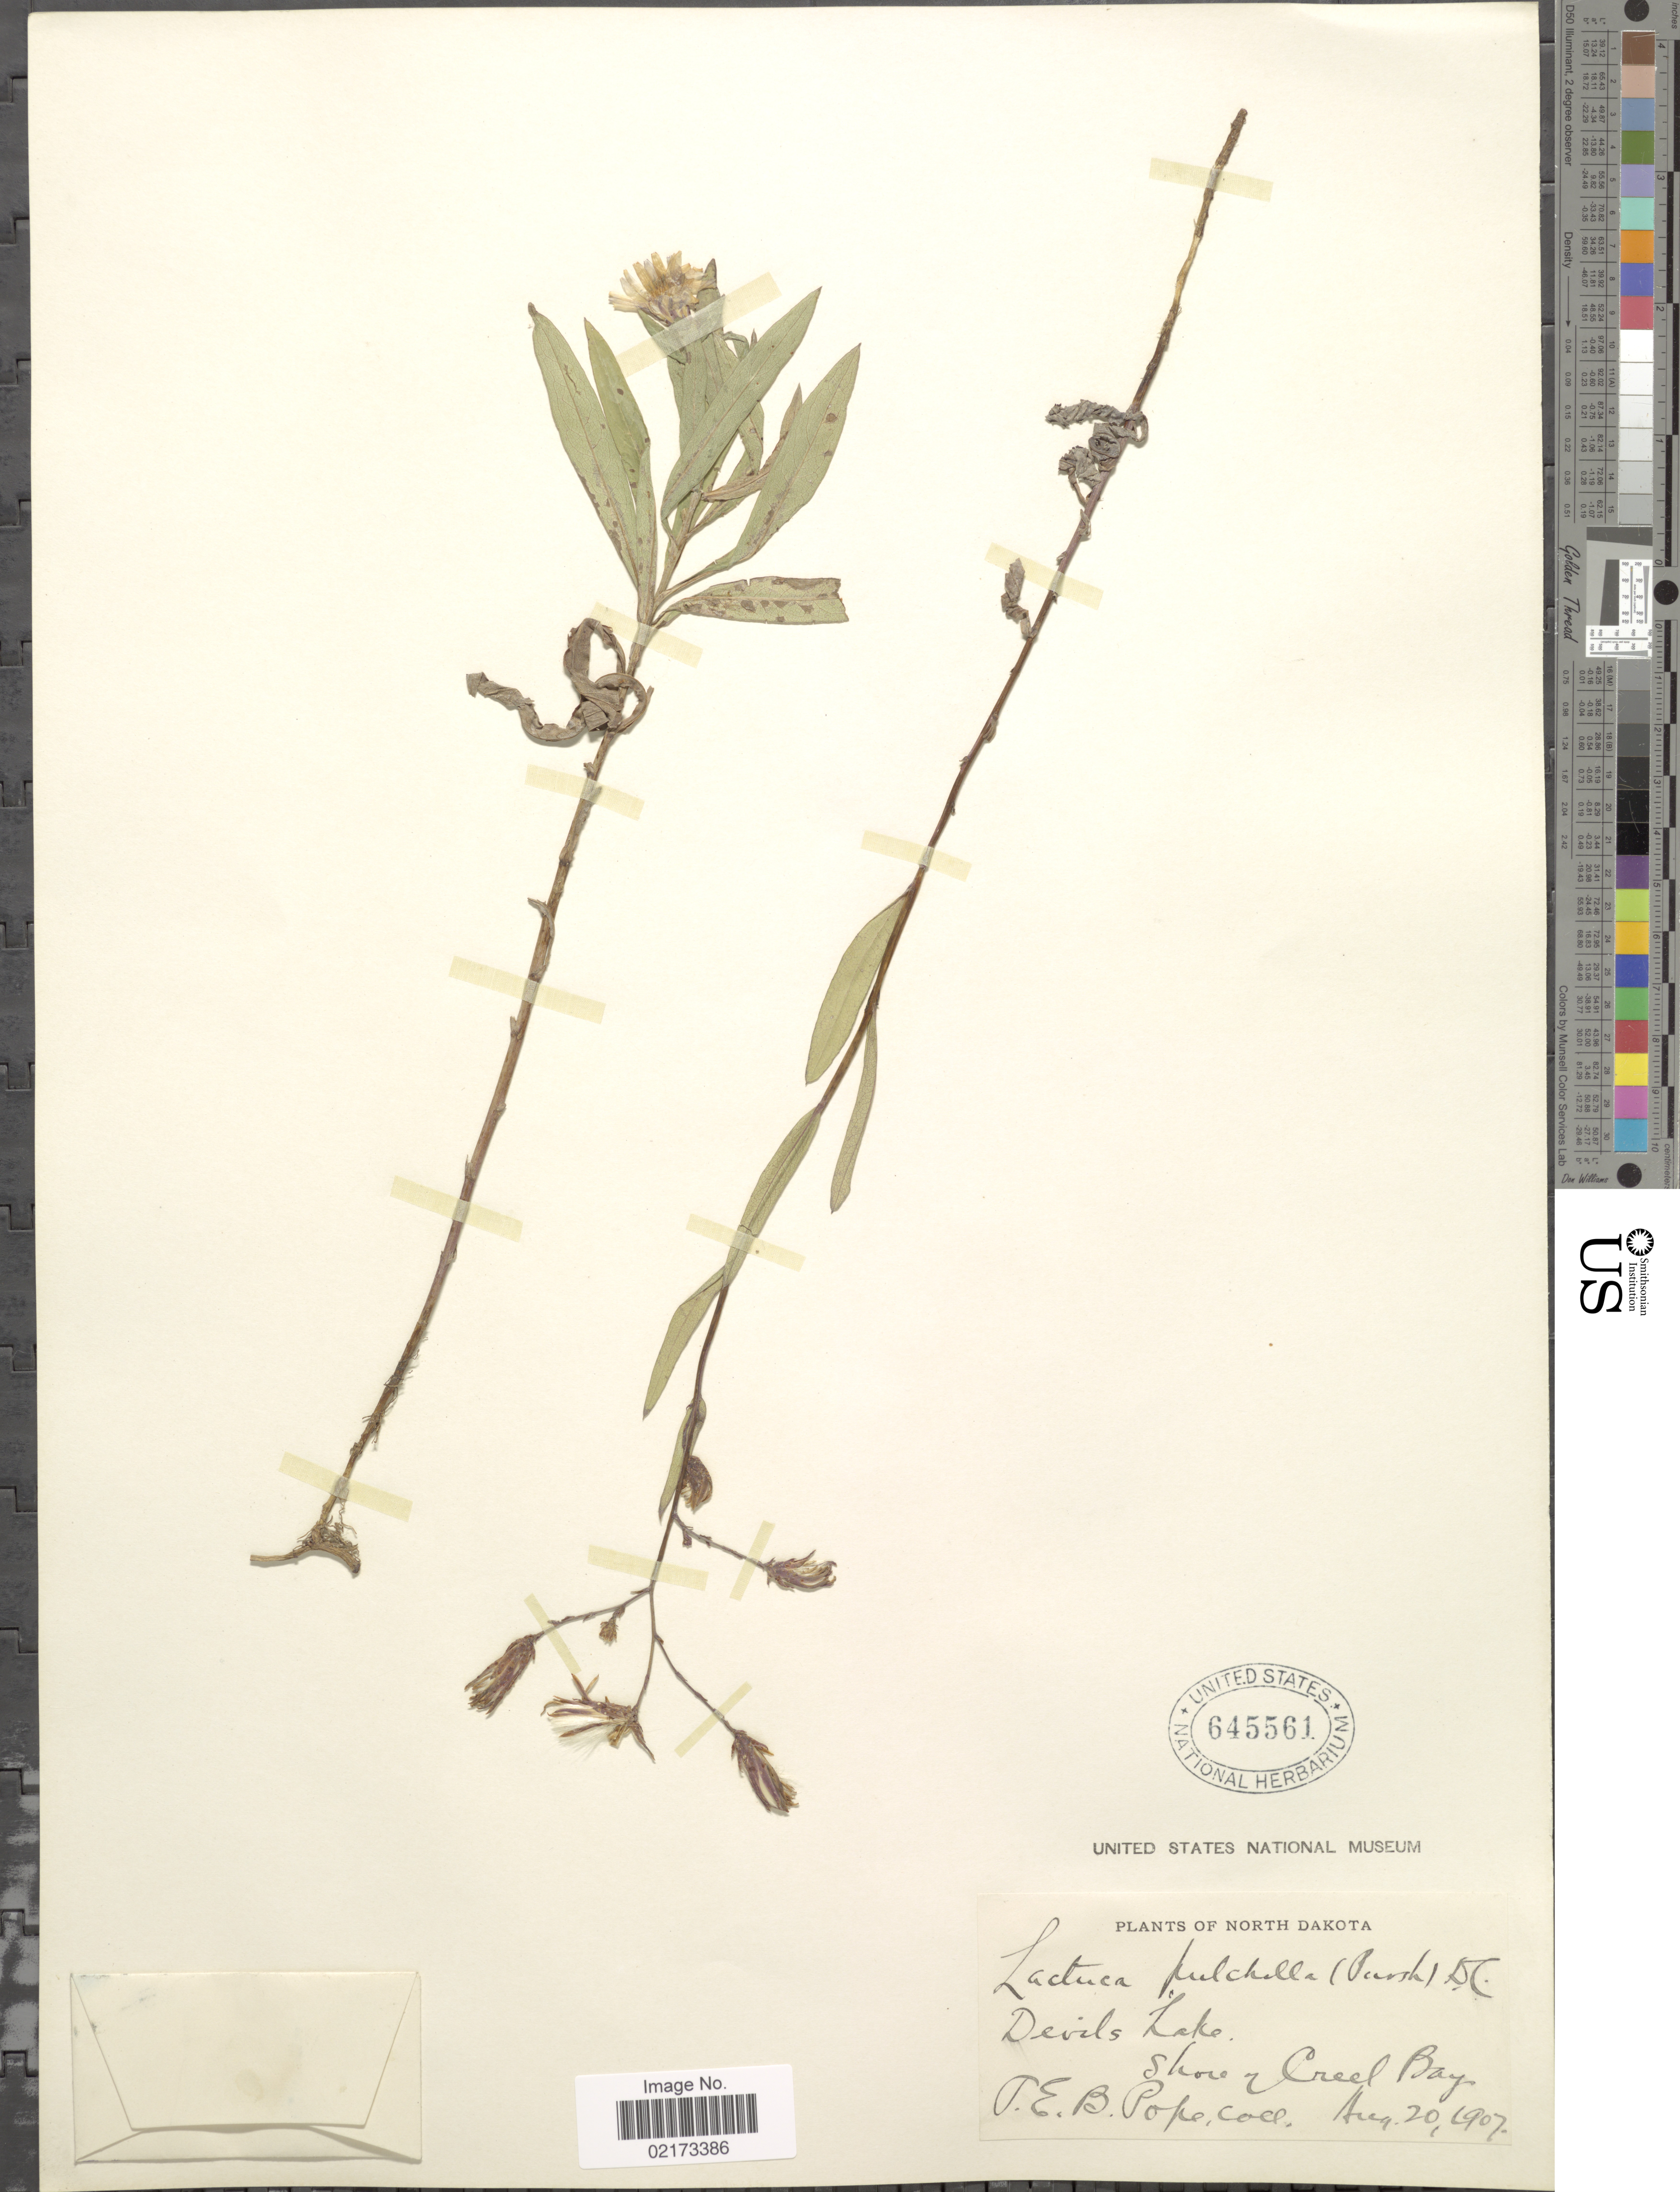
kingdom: Plantae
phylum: Tracheophyta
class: Magnoliopsida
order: Asterales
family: Asteraceae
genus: Lactuca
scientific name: Lactuca tatarica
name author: (L.) C.A. Mey.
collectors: T. Pope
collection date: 1907-08-20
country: United States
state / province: North Dakota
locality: Devils Lake, Shore of Creel Bays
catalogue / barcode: US 645561